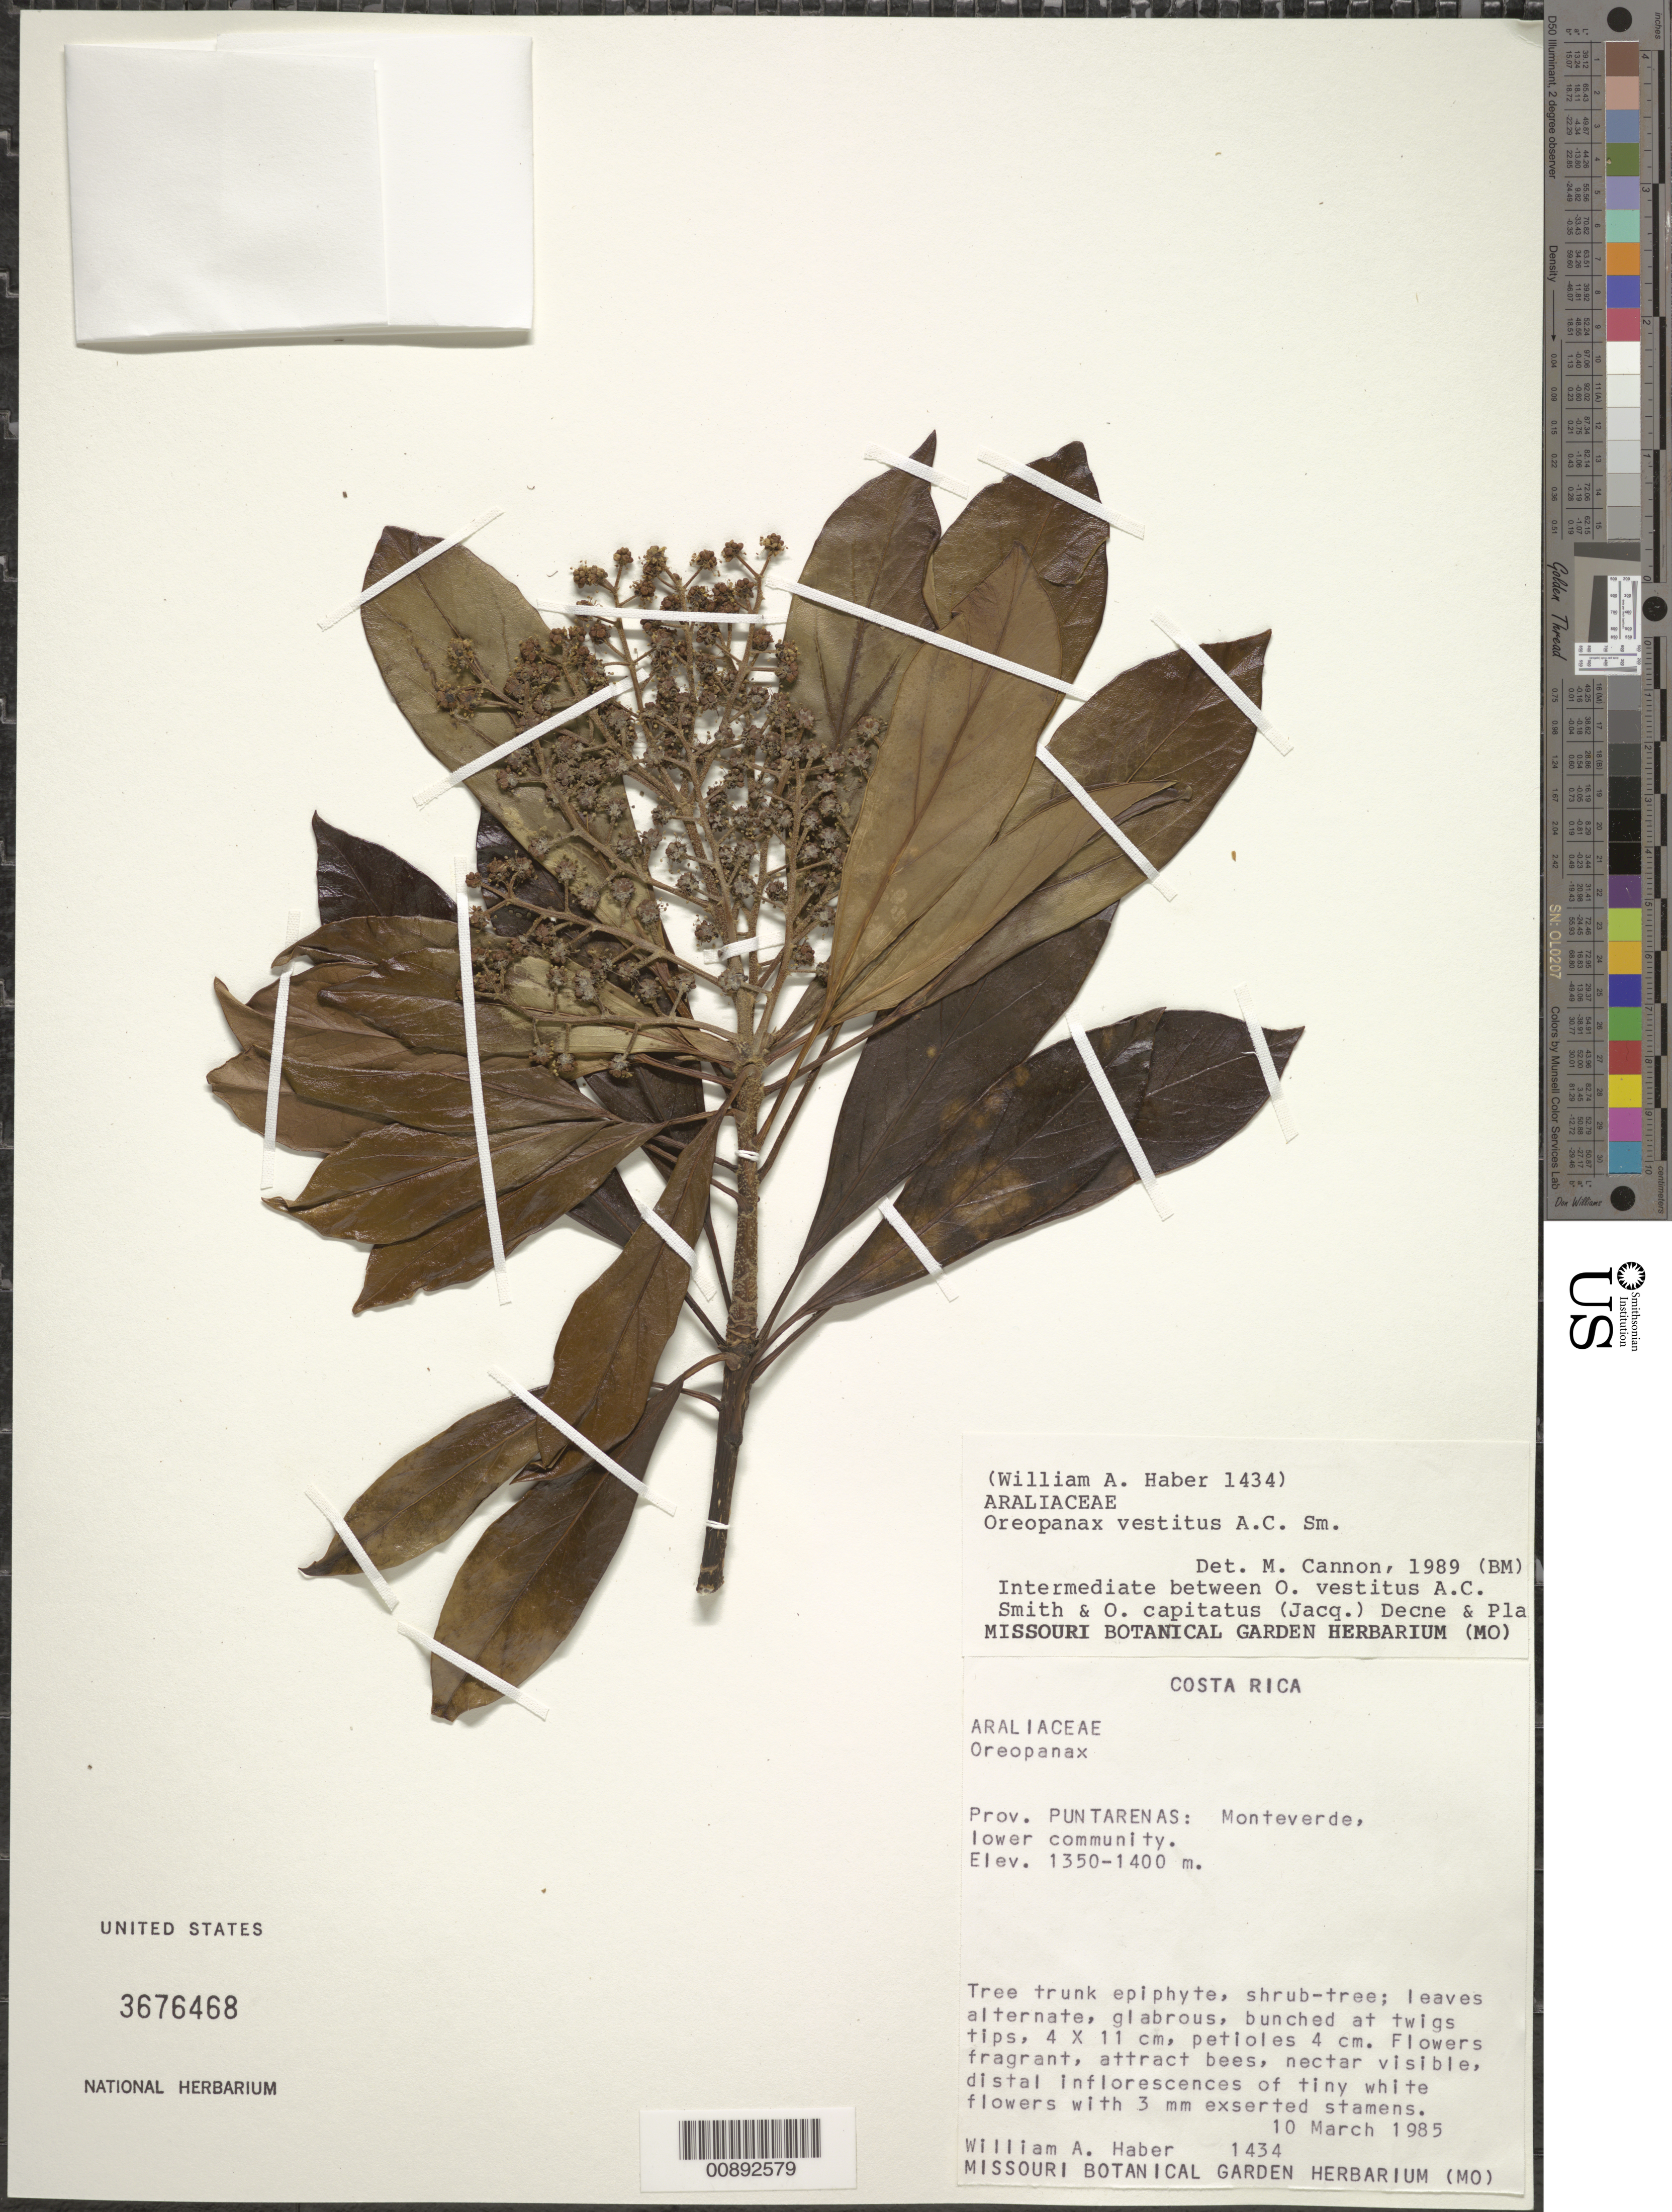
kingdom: Plantae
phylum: Tracheophyta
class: Magnoliopsida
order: Apiales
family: Araliaceae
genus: Oreopanax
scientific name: Oreopanax vestitus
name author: A.C. Sm.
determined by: Cannon, M. J.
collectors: W. A. Haber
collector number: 1434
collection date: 1985-03-10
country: Costa Rica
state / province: Puntarenas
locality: Lower community.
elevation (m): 1350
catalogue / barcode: US 3676468